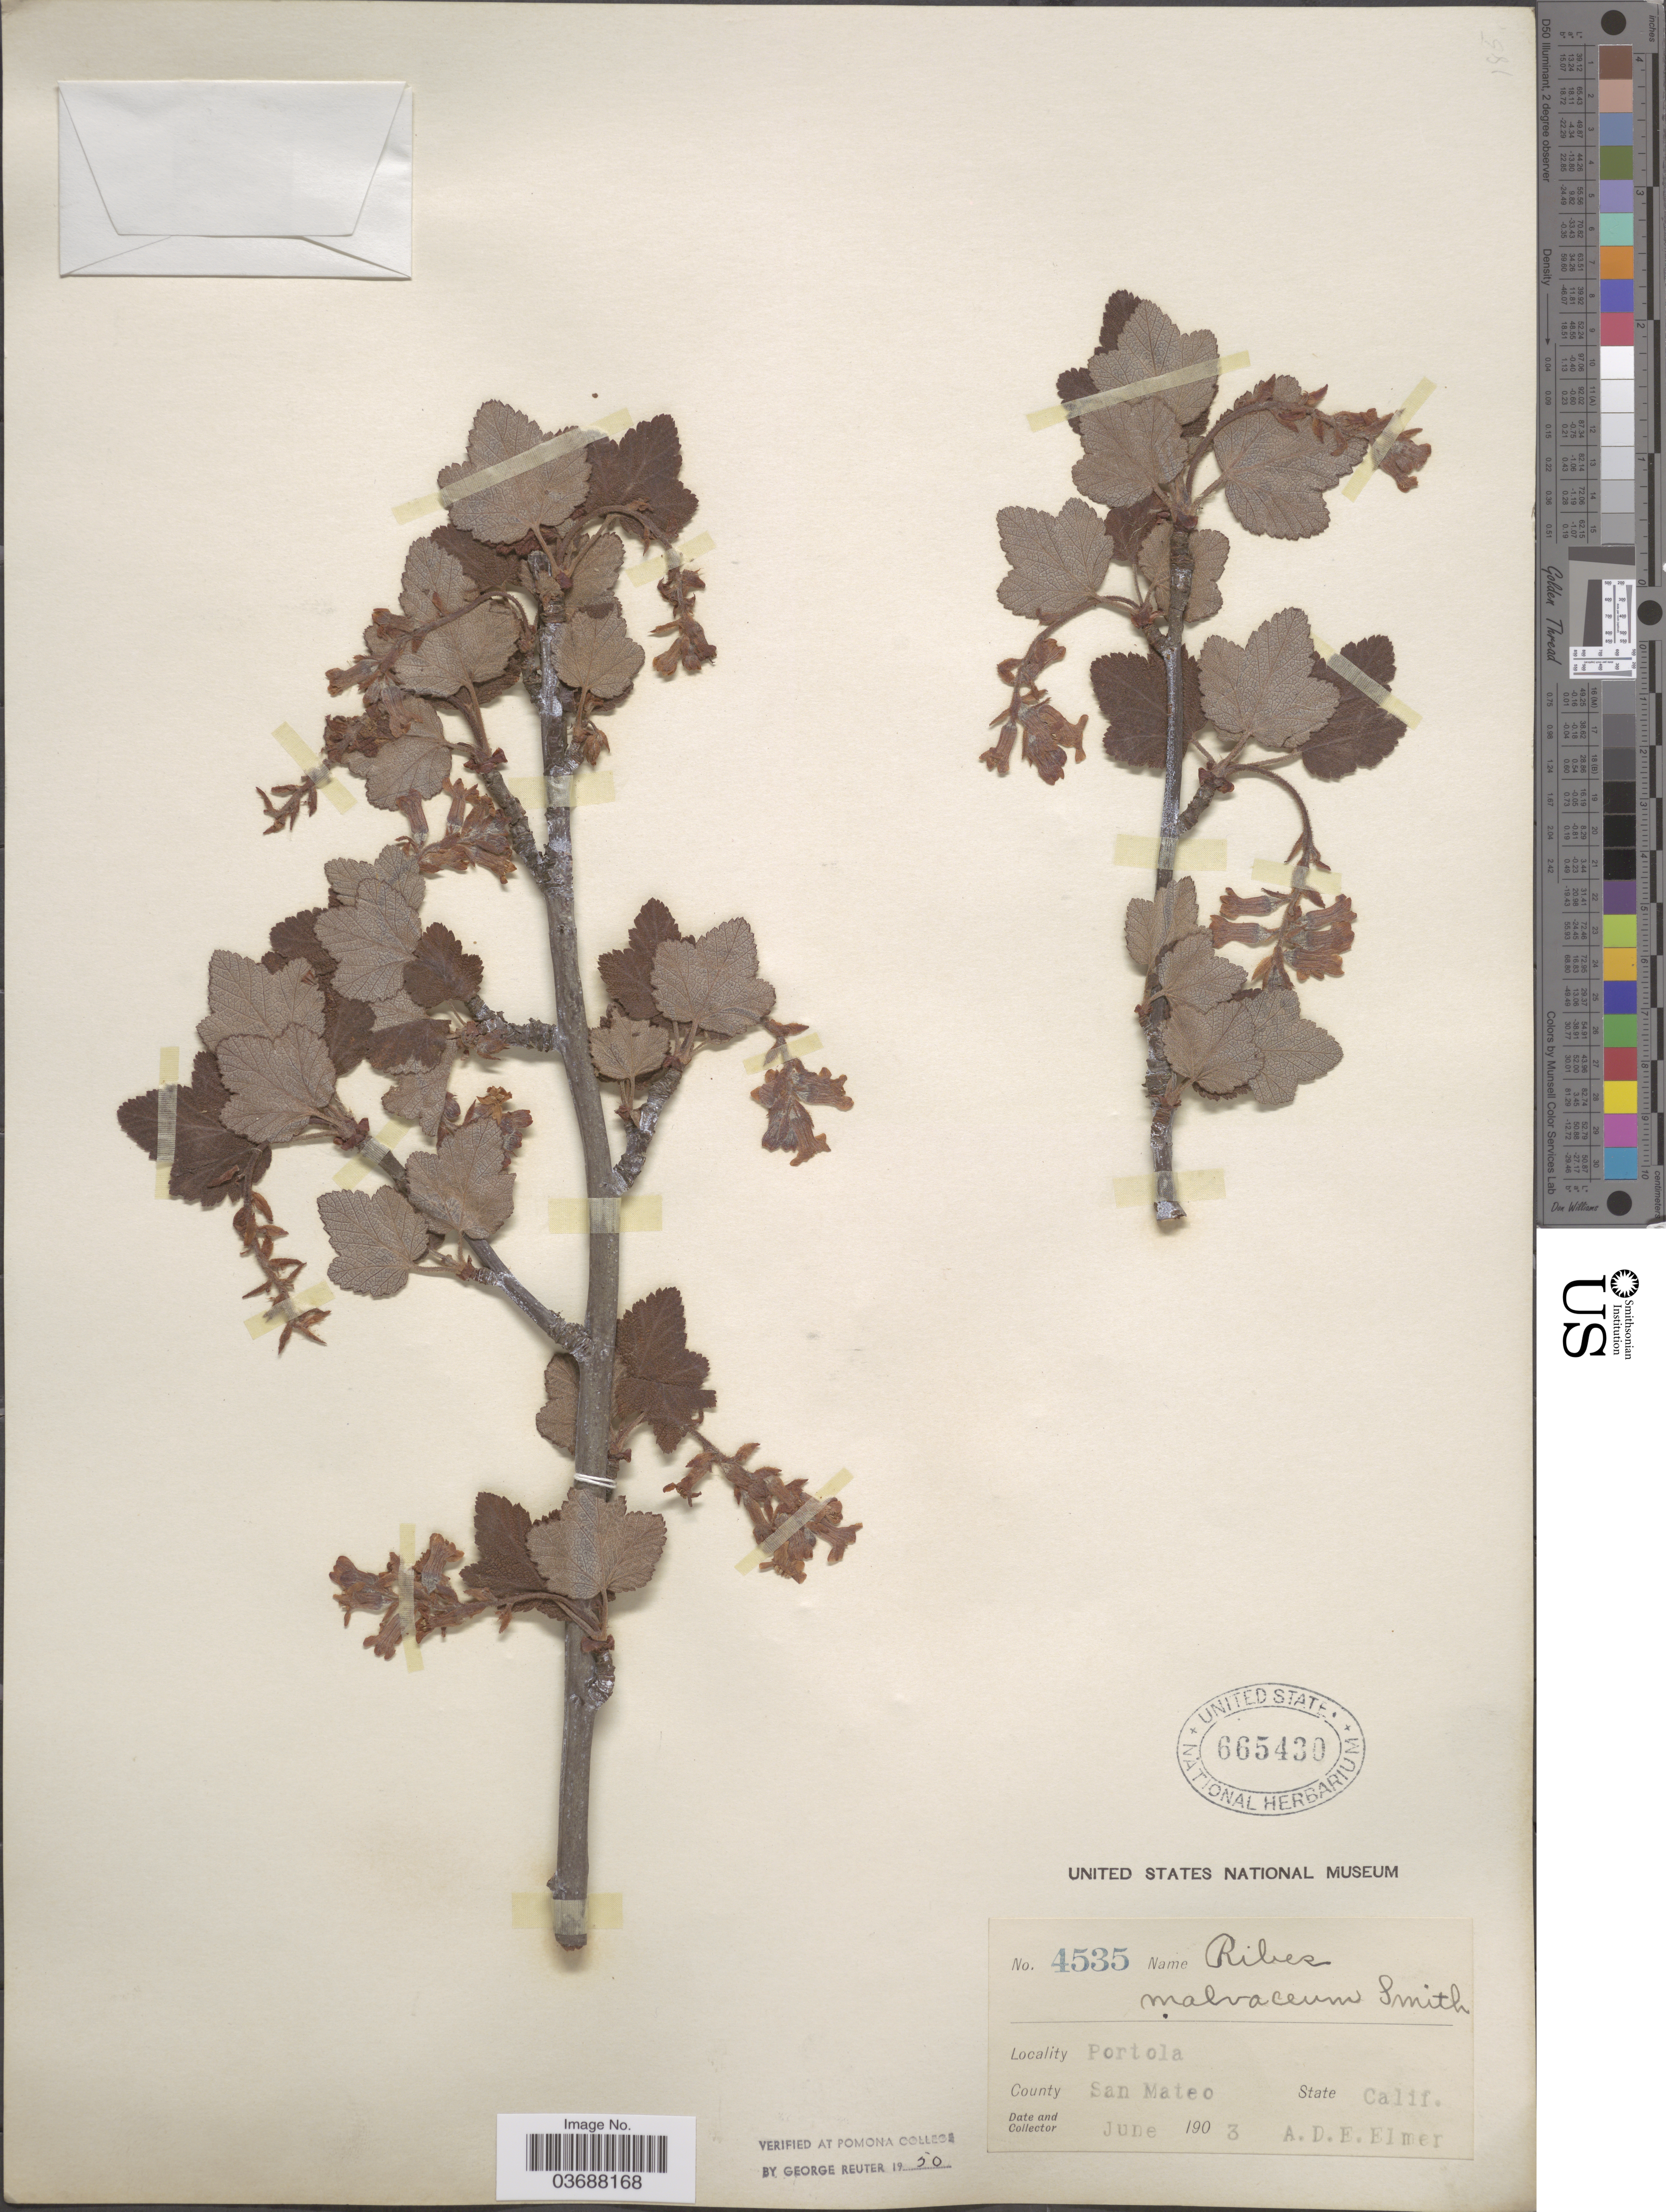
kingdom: Plantae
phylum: Tracheophyta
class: Magnoliopsida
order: Saxifragales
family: Grossulariaceae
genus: Ribes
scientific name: Ribes malvaceum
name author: Sm.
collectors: A. D. E. Elmer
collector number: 4535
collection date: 1903-06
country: United States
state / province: California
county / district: San Mateo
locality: Portola. County San Mateo.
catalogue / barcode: US 665430